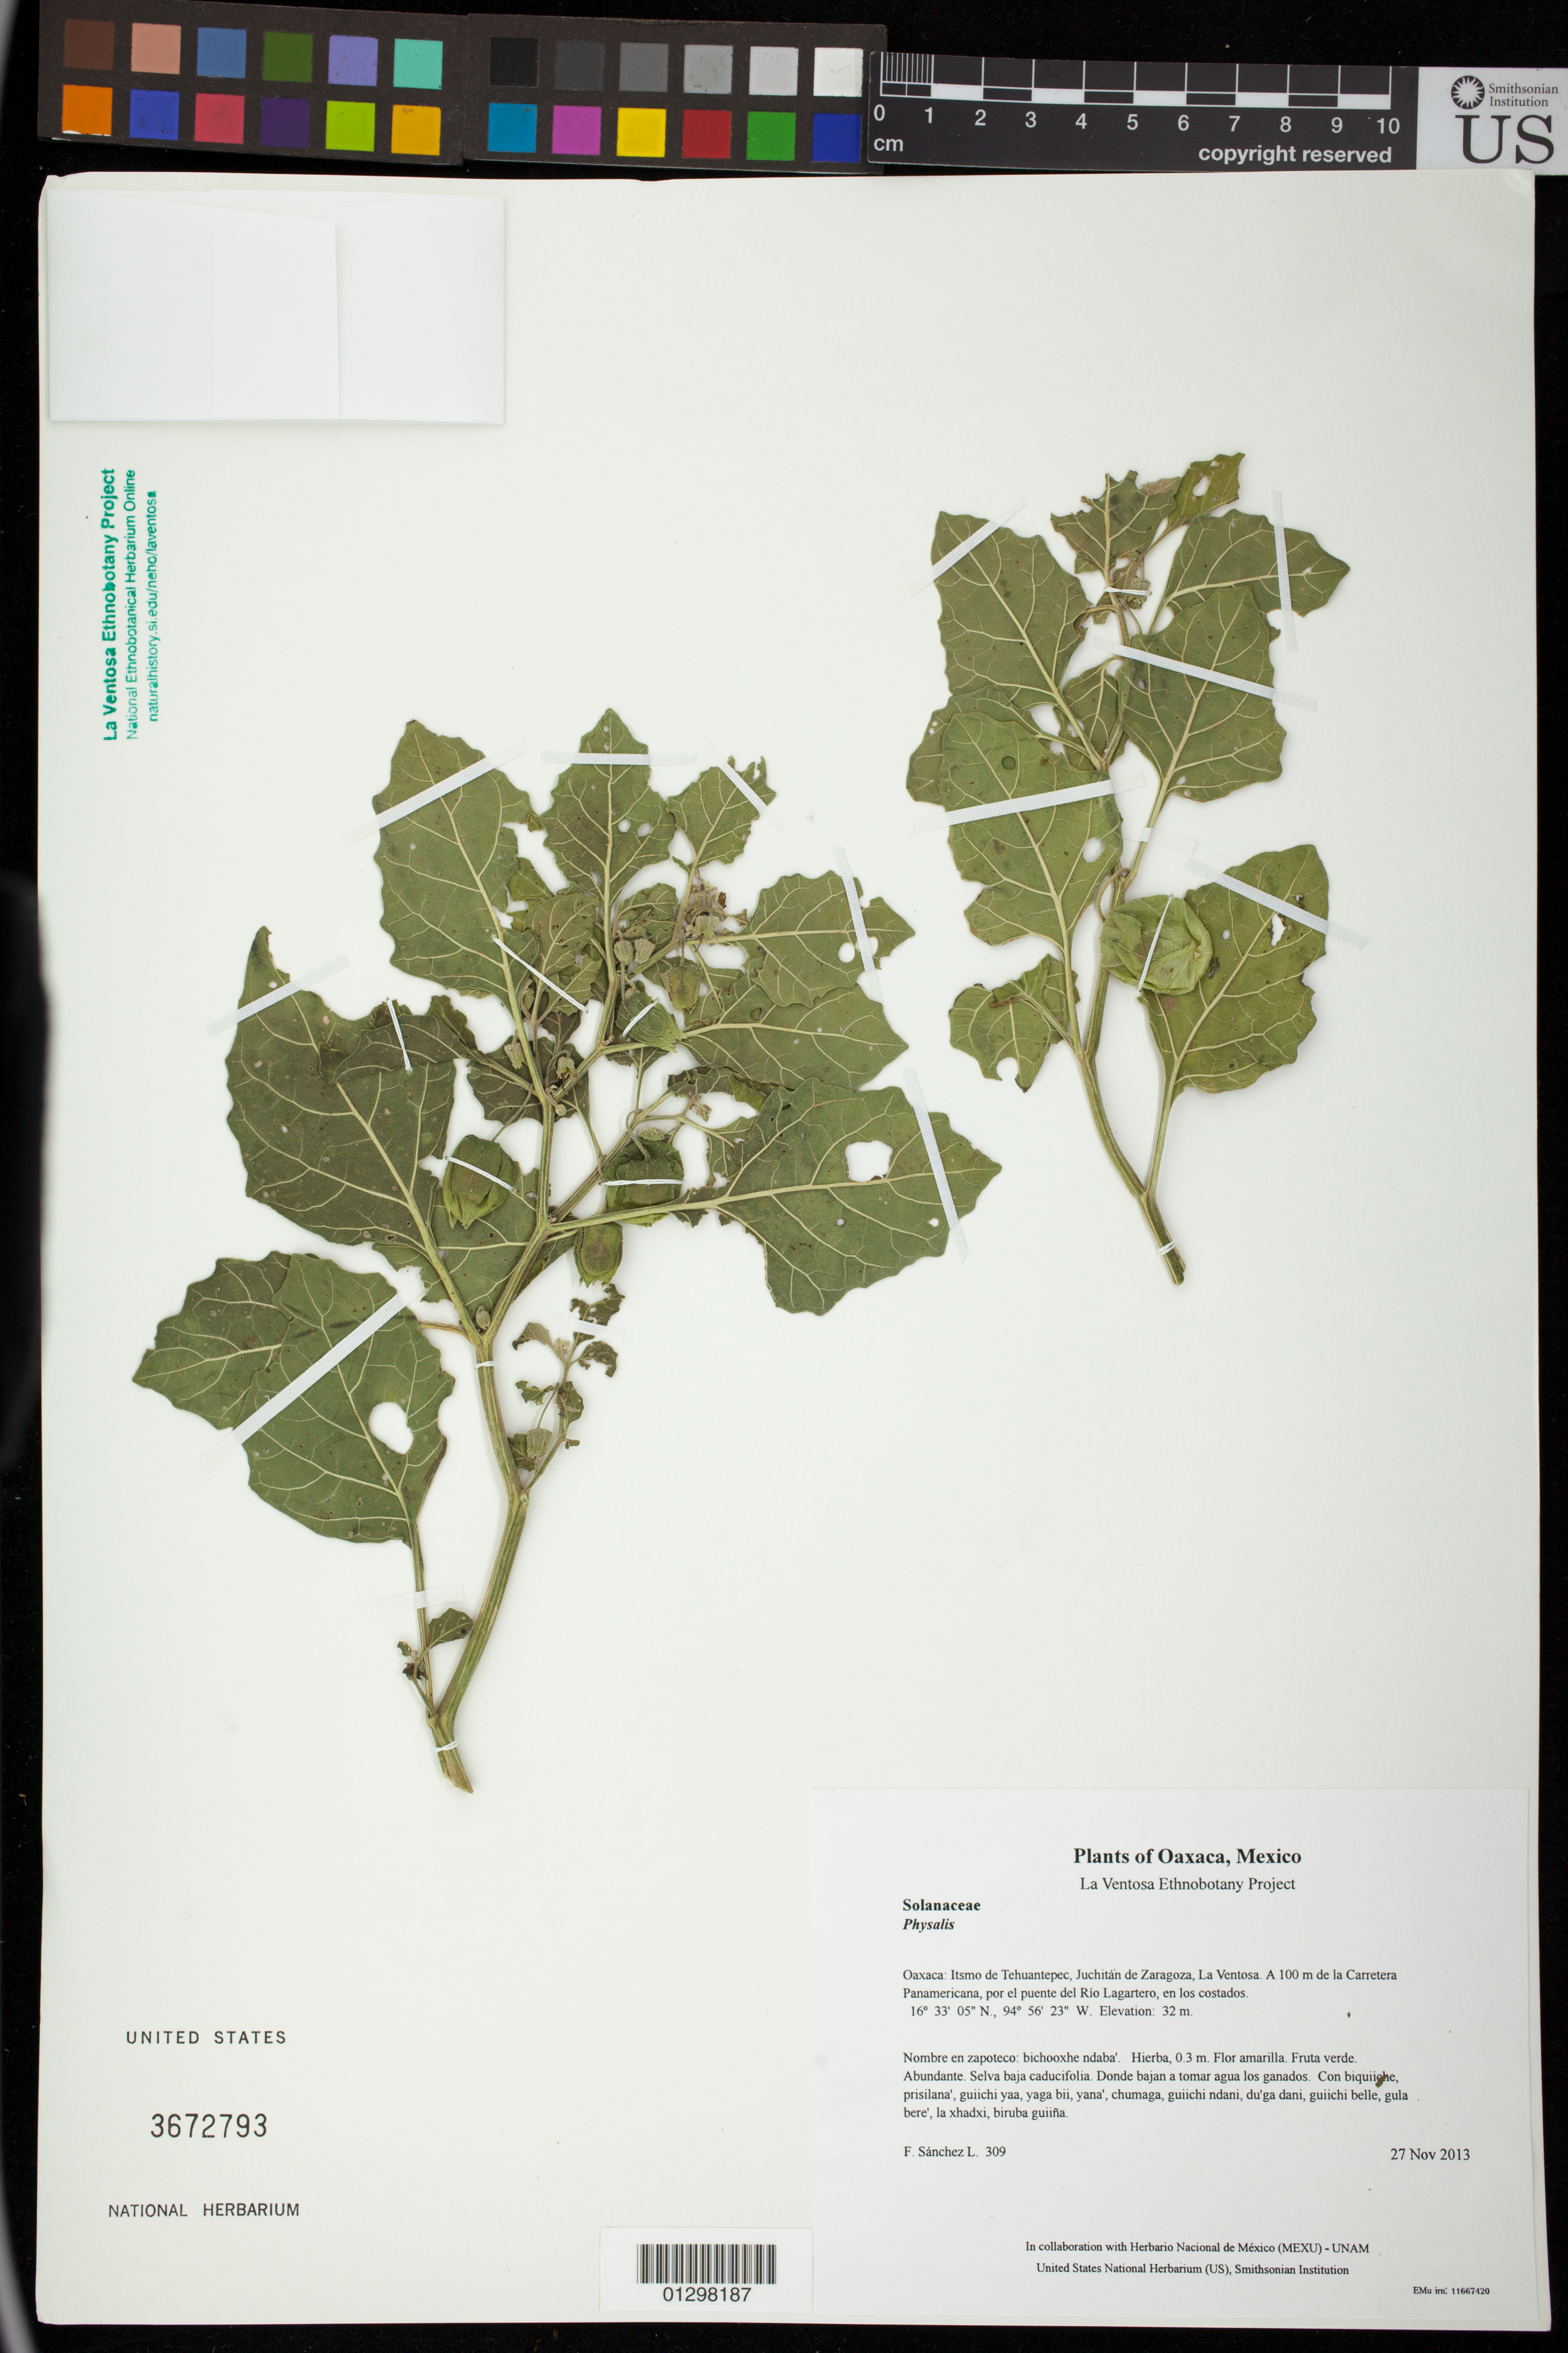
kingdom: Plantae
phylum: Tracheophyta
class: Magnoliopsida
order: Solanales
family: Solanaceae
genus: Physalis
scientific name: Physalis cinerascens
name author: (Dunal) Hitchc.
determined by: Velasco G., Kenia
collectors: F. Sánchez L.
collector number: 309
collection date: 2013-11-27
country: Mexico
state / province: Oaxaca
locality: Itsmo de Tehuantepec, Juchitán de Zaragoza, La Ventosa. A 100 m de la Carretera Panamericana, por el puente del Río Lagartero, en los costados.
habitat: Selva baja caducifolia. Donde bajan a tomar agua los ganados.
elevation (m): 32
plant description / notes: JEBOT, MEXU, SERO, US; Guixi bandaga. 0.3 m. Guie' naguchi. Cuaananaxhi naga'. Stale.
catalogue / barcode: US 3672793